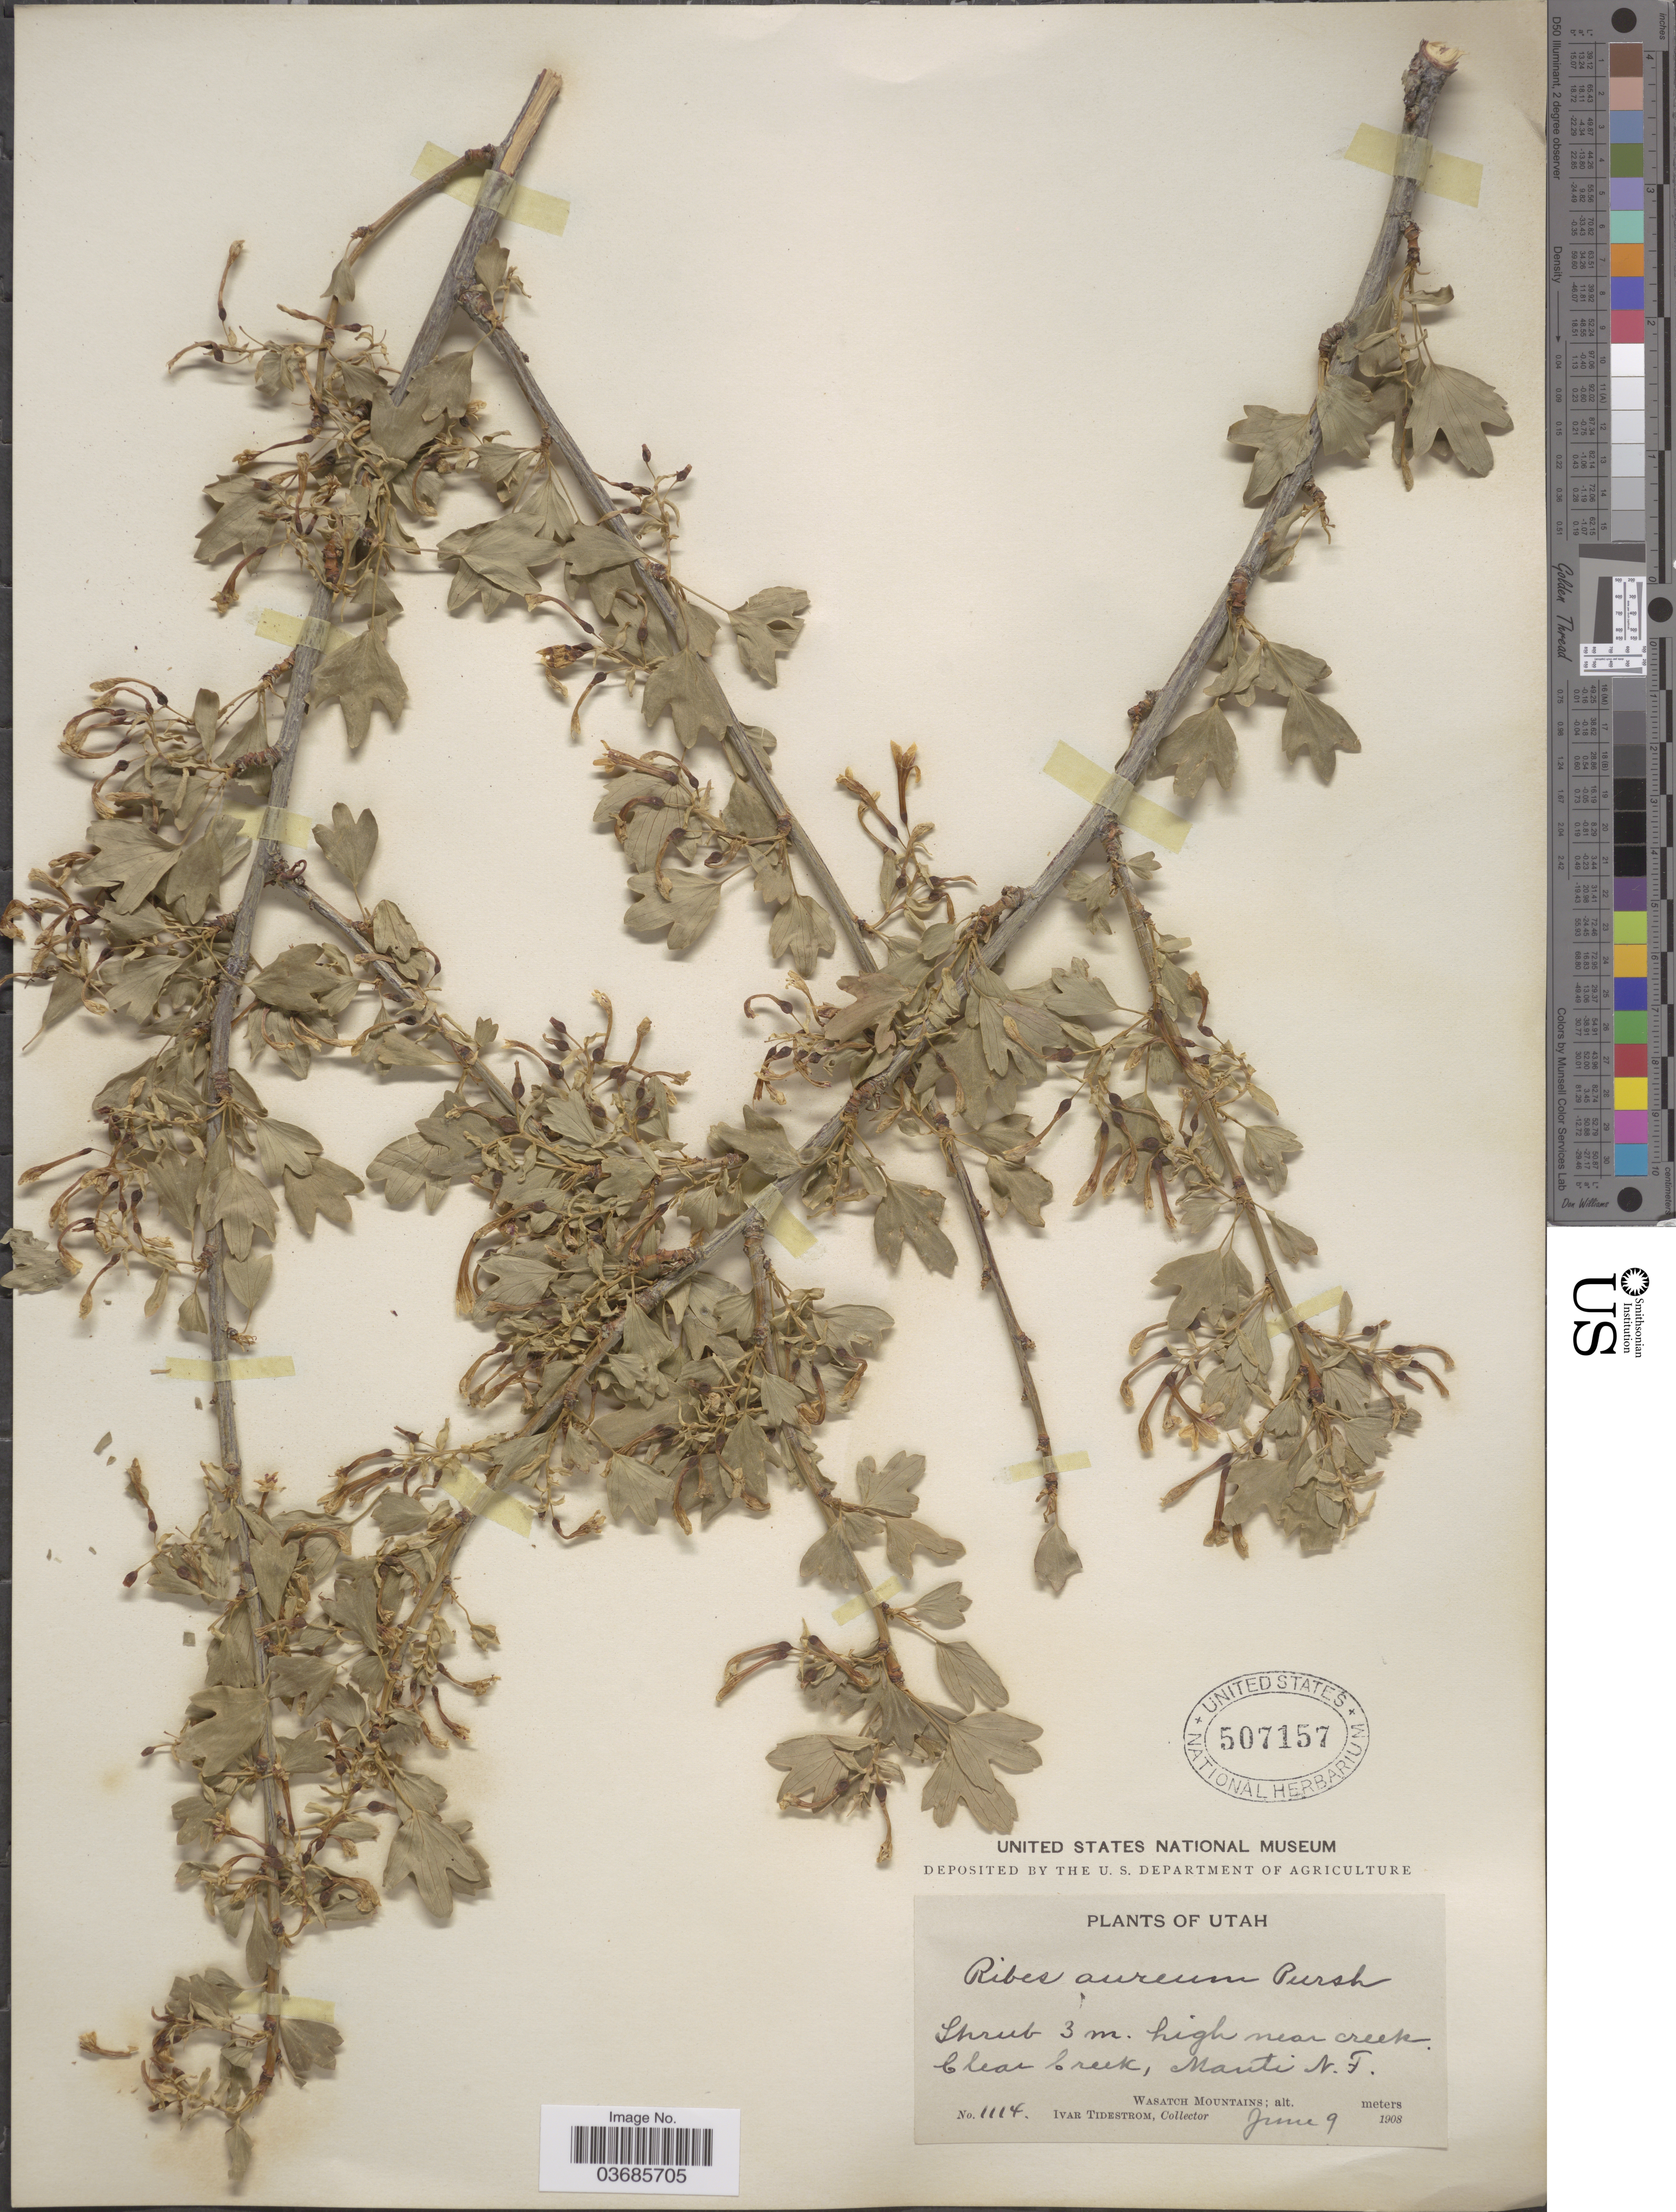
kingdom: Plantae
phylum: Tracheophyta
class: Magnoliopsida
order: Saxifragales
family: Grossulariaceae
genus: Ribes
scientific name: Ribes aureum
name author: Pursh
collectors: I. F. Tidestrom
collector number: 1114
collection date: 1908-06-09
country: United States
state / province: Utah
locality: Clear Creek, Manti N.F. Wasatch Mountains.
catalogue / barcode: US 507157